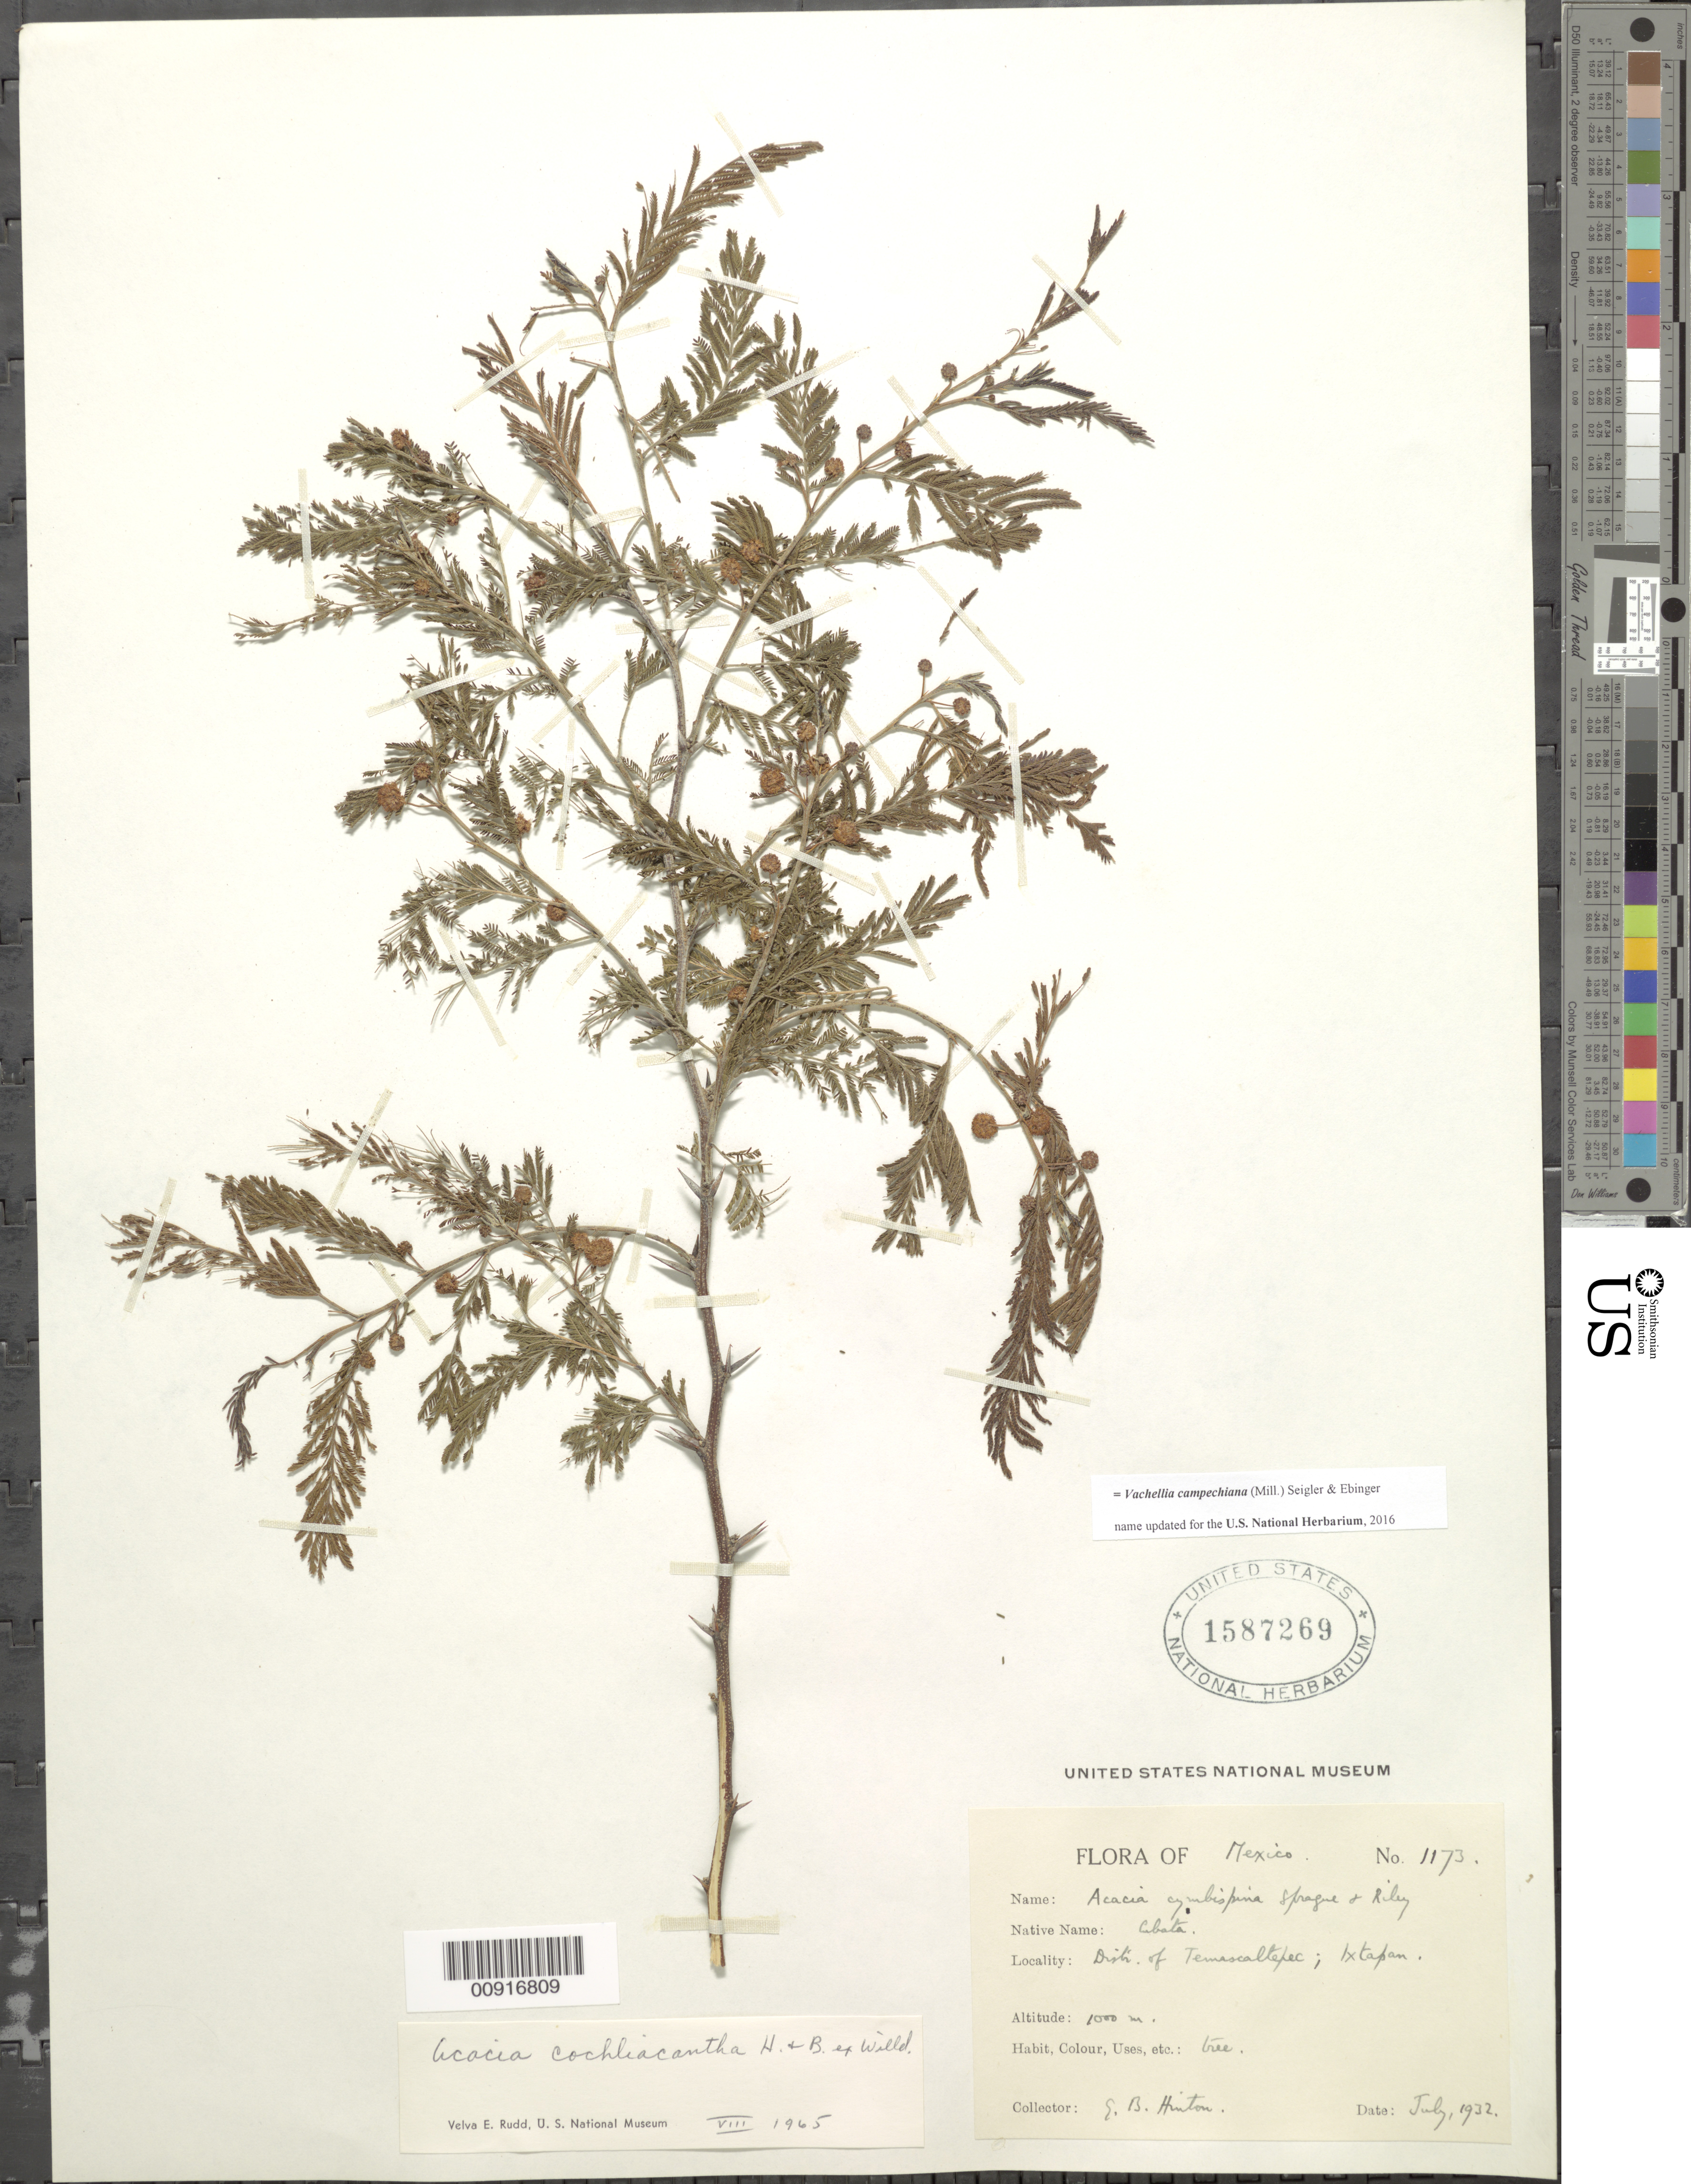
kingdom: Plantae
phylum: Tracheophyta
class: Magnoliopsida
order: Fabales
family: Fabaceae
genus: Vachellia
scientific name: Vachellia campechiana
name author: (Mill.) Seigler & Ebinger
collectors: G. B. Hinton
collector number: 1173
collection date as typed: Jul 1932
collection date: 1932-07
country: Mexico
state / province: México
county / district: Temascaltepec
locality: State of Mexico: District of Temascaltepec: Ixtapan.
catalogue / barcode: US 1587269